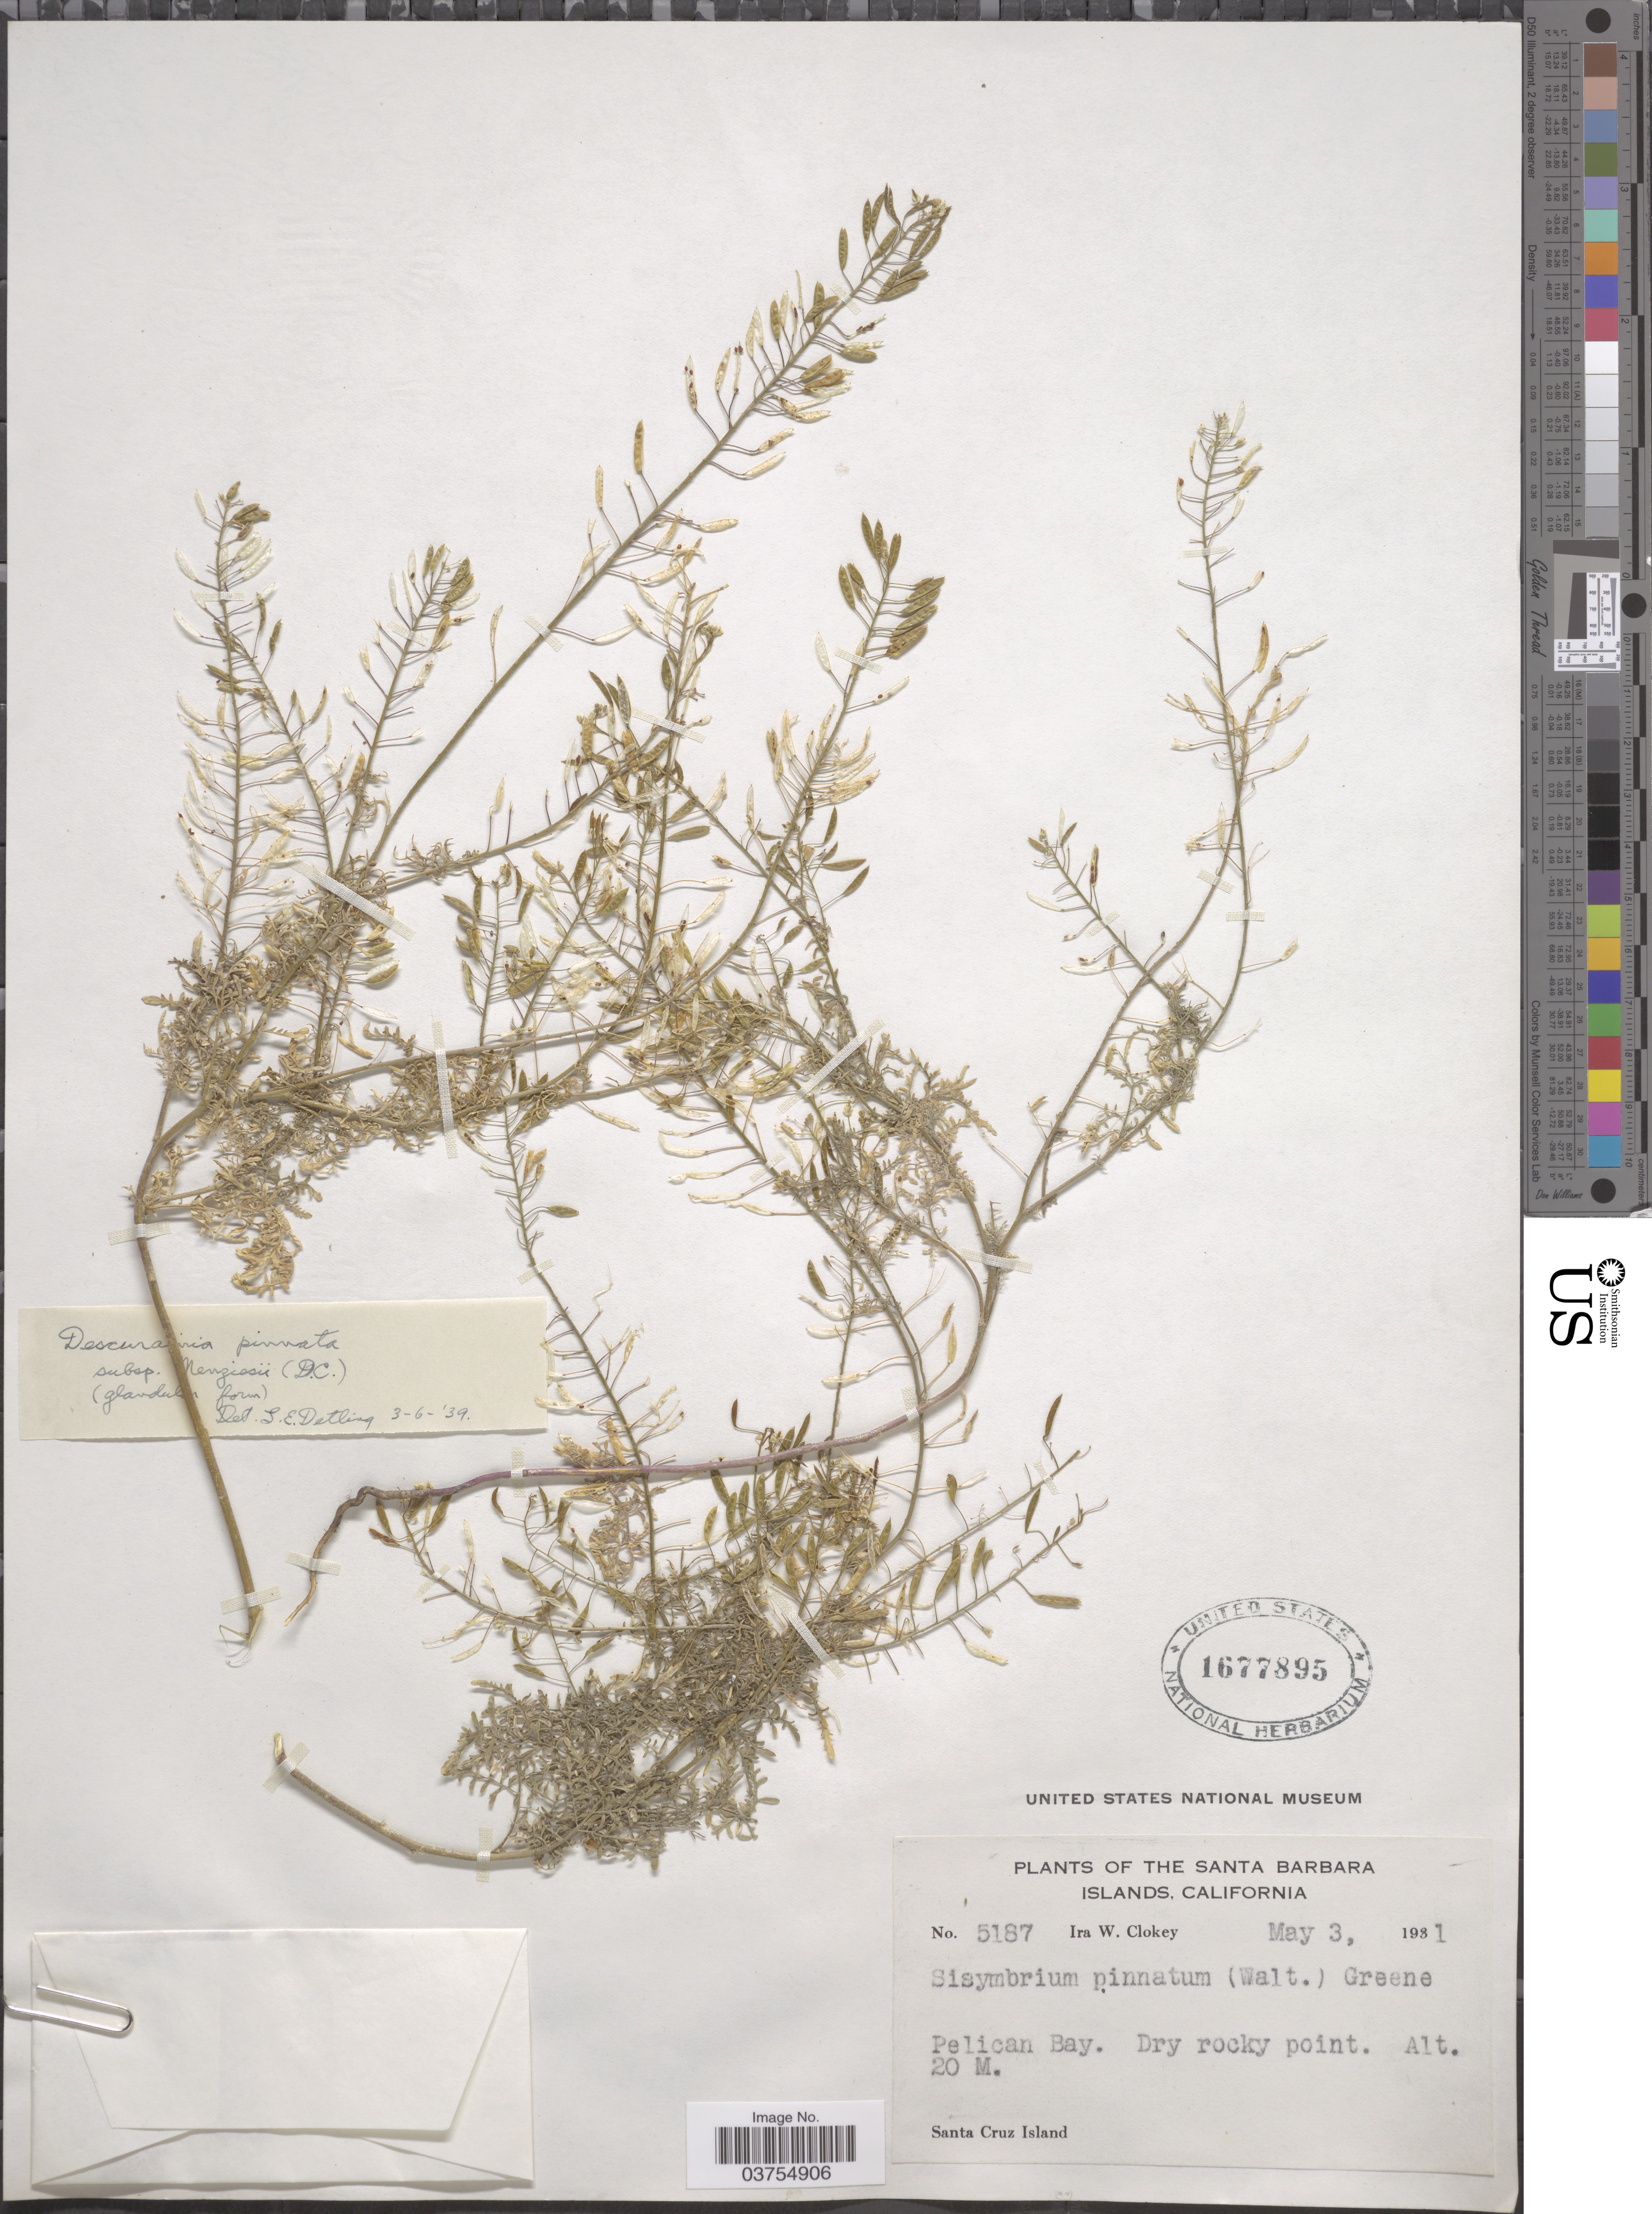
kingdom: Plantae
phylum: Tracheophyta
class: Magnoliopsida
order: Brassicales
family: Brassicaceae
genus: Descurainia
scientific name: Descurainia pinnata subsp. menziesii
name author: (DC.) Detling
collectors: I. W. Clokey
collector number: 5187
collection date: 1981-05-03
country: United States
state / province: California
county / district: Santa Barbara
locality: The Santa Barbara Islands. Pelican Bay. Dry rocky point. Santa Cruz Island.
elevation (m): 20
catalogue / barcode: US 1677895